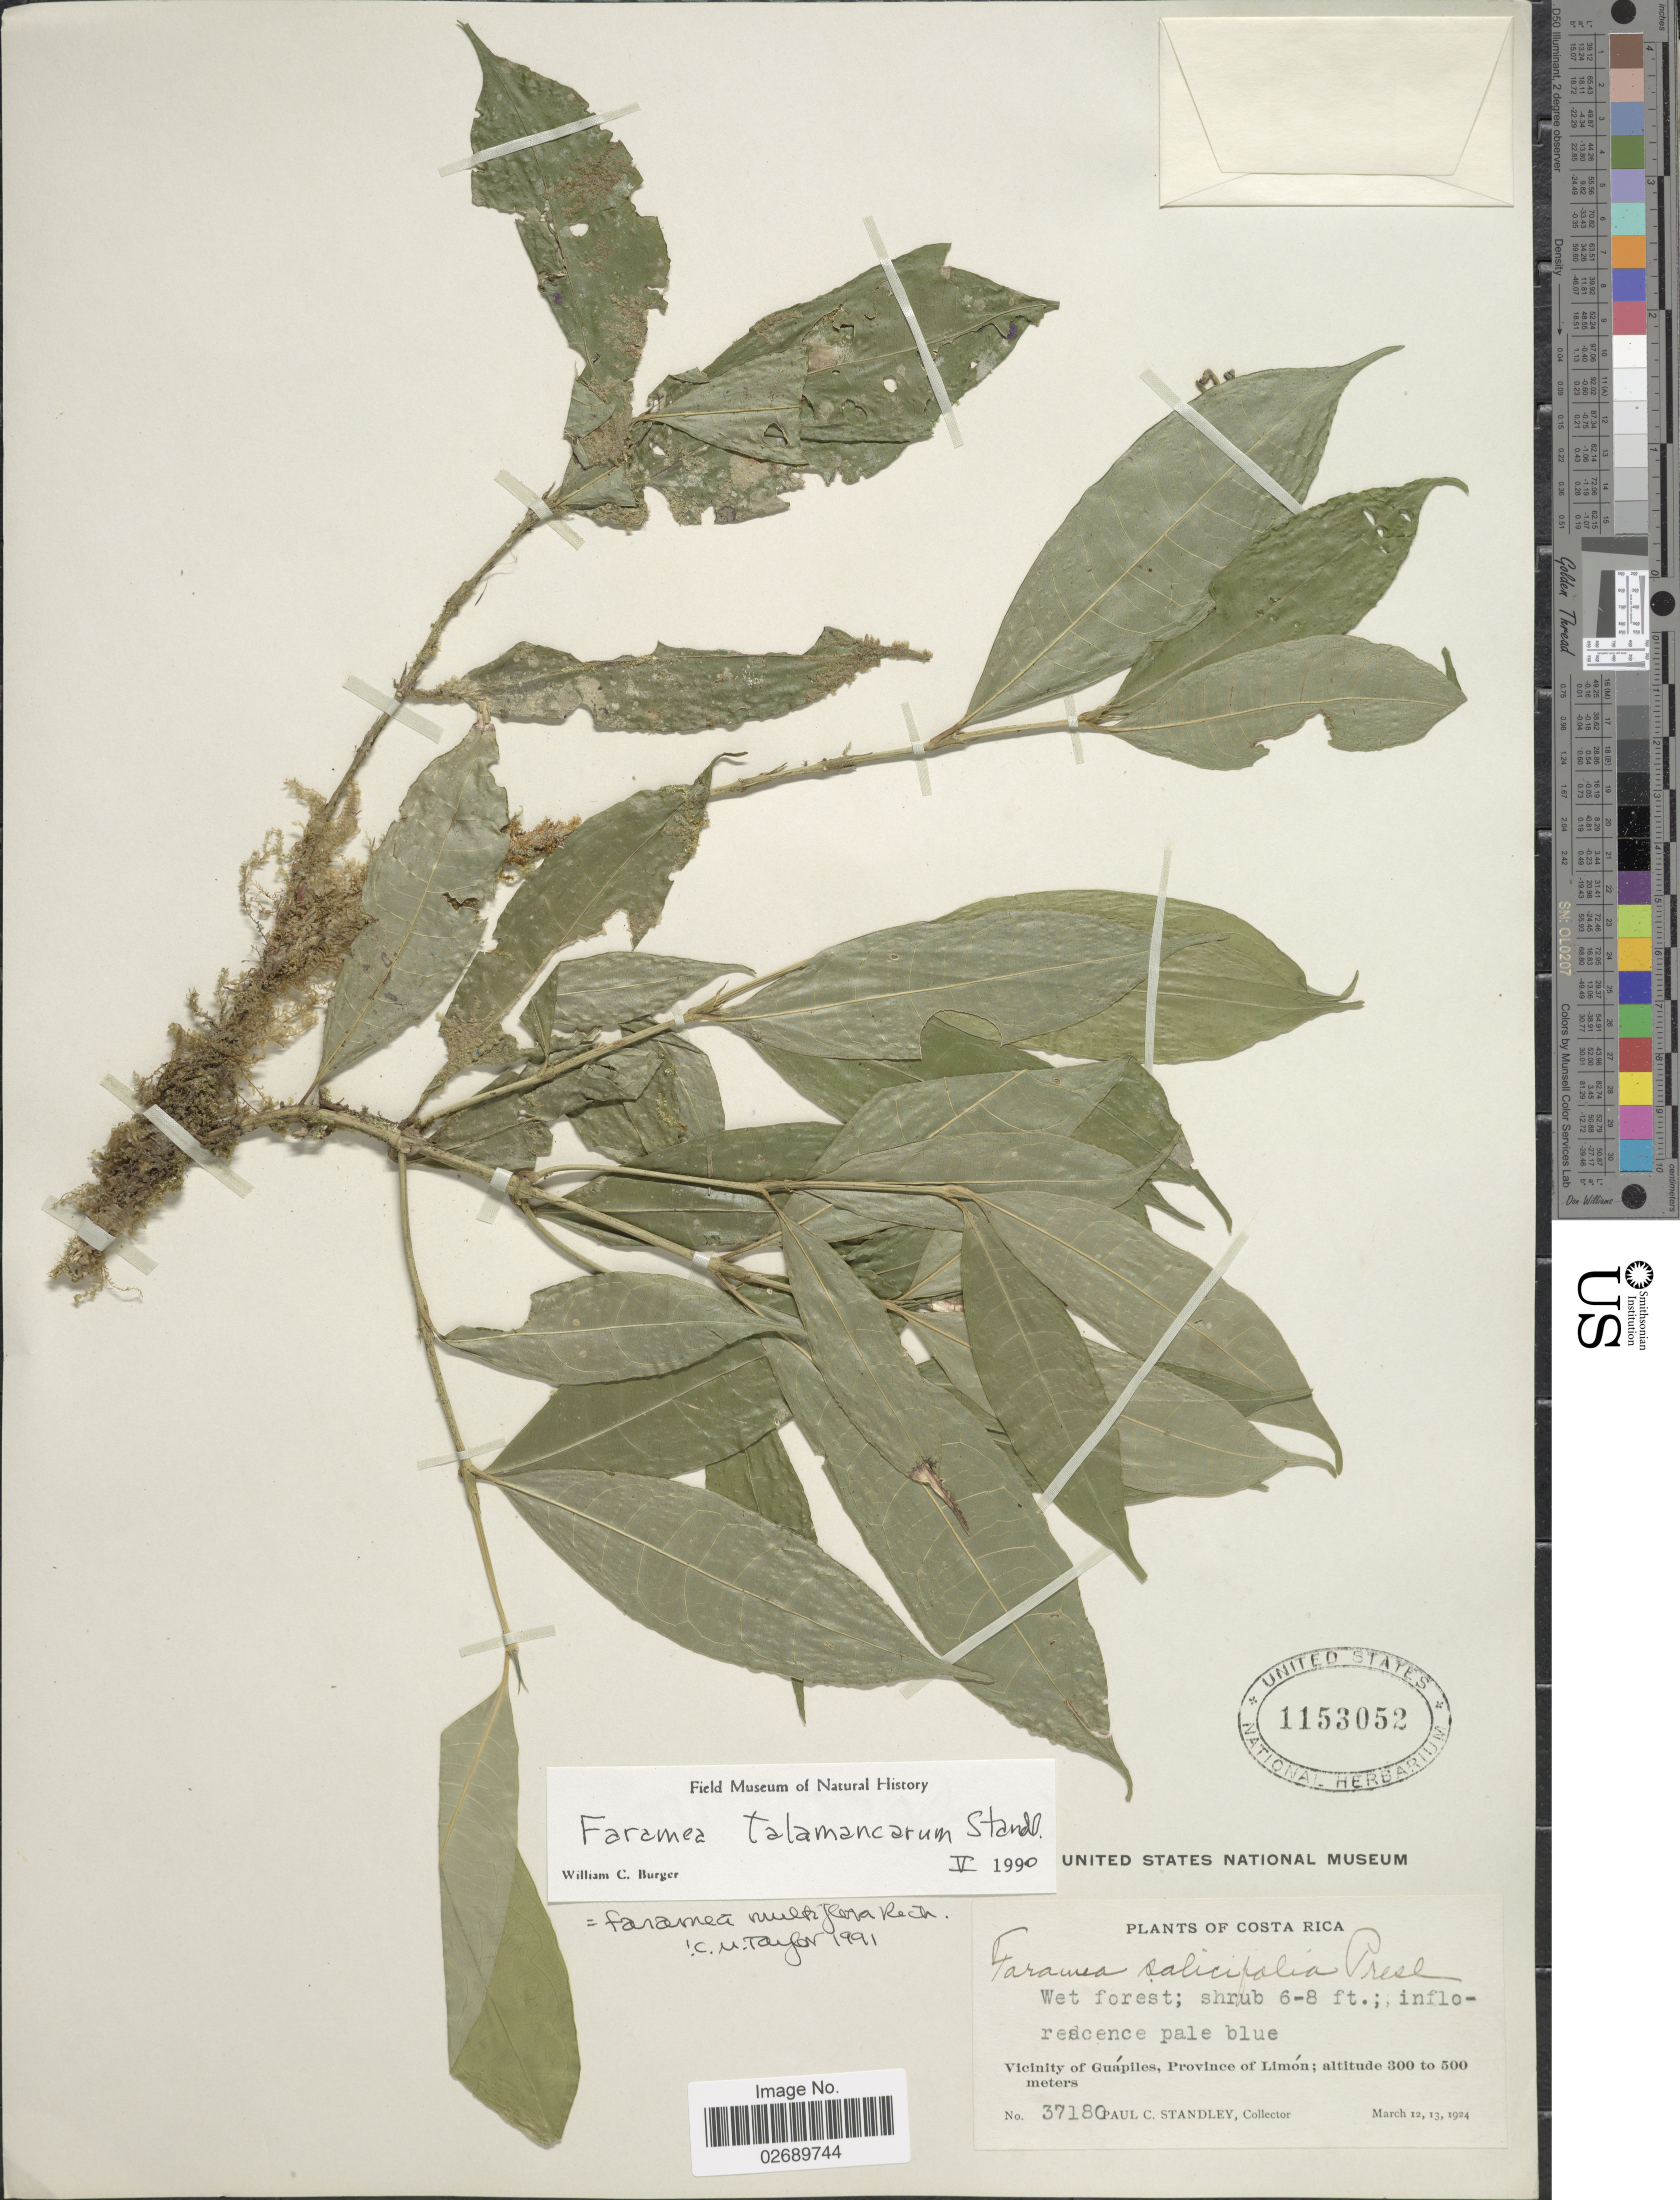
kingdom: Plantae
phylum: Tracheophyta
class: Magnoliopsida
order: Gentianales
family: Rubiaceae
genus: Faramea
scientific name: Faramea multiflora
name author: A. Rich. ex DC.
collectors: P. C. Standley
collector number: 37180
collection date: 1924-03-12/1924-03-13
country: Costa Rica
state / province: Limón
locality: Vicinity of Guapile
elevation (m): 300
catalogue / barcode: US 1153052